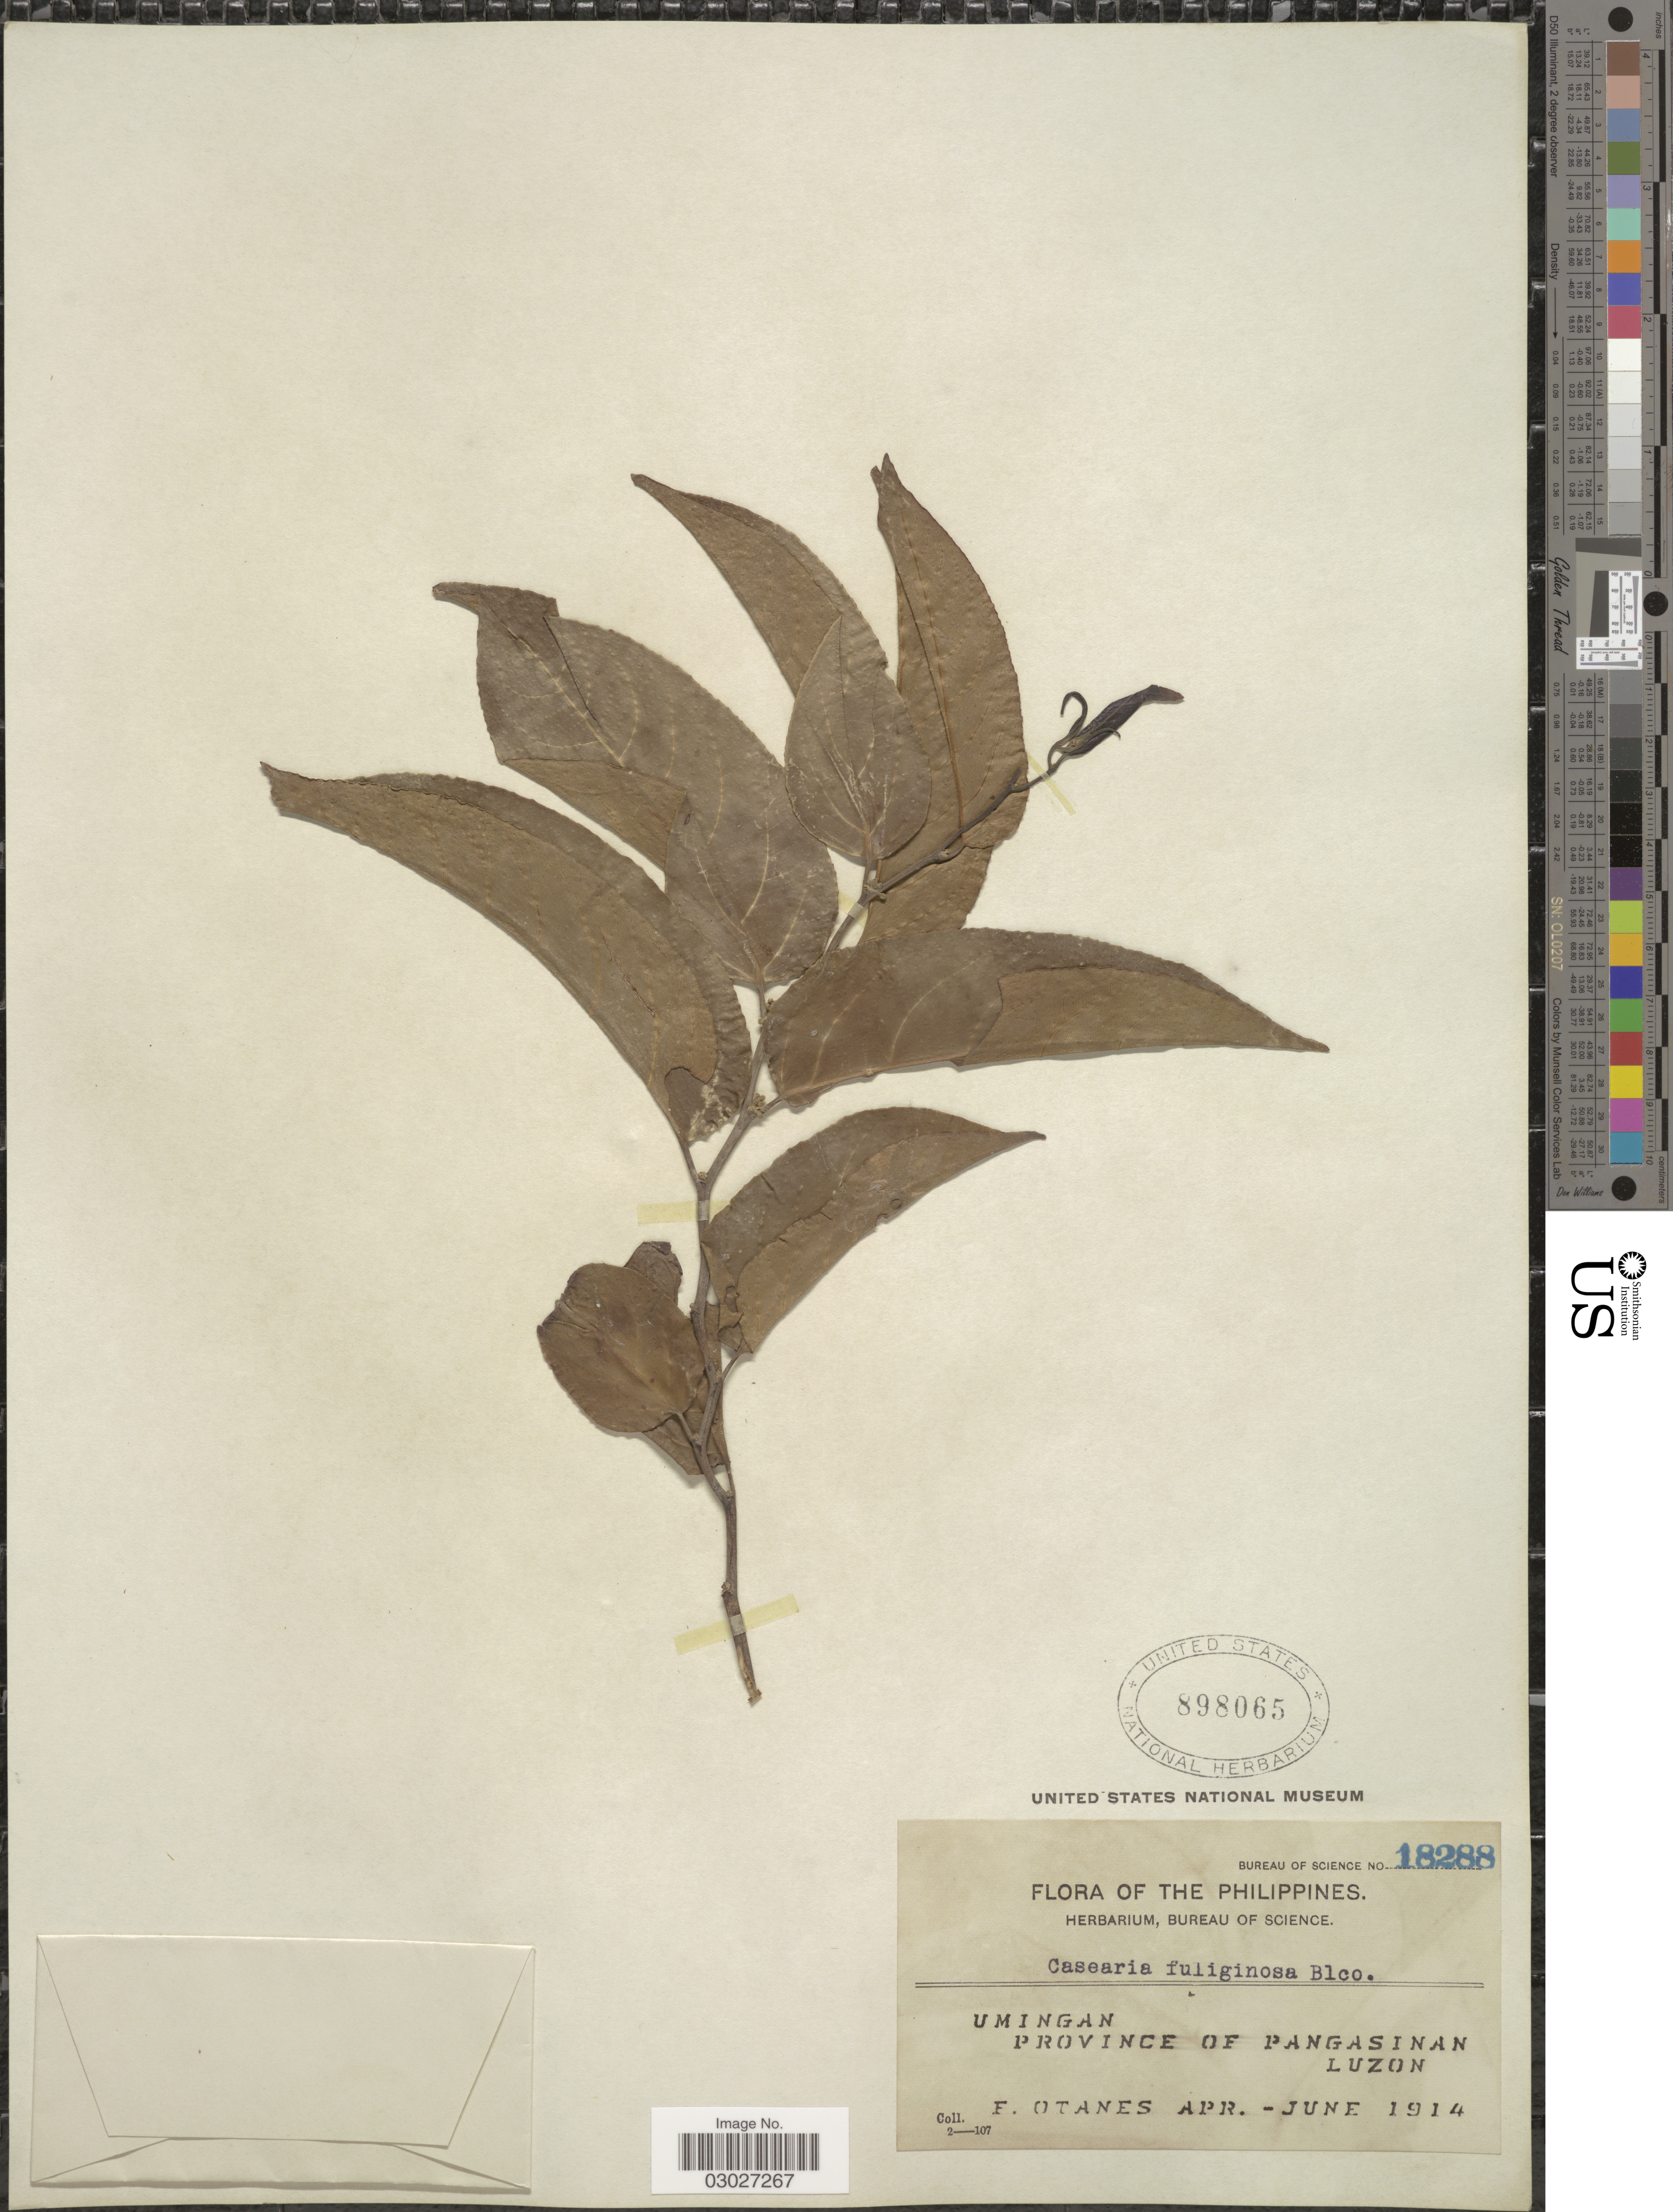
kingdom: Plantae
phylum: Tracheophyta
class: Magnoliopsida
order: Malpighiales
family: Salicaceae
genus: Casearia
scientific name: Casearia fuliginosa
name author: (Blanco) Blanco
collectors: F. Q. Otanes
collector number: Bureau of Science 18288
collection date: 1914-04/1914-06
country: Philippines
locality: Umingan, Province of Pangasinan, Luzon.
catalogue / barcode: US 898065